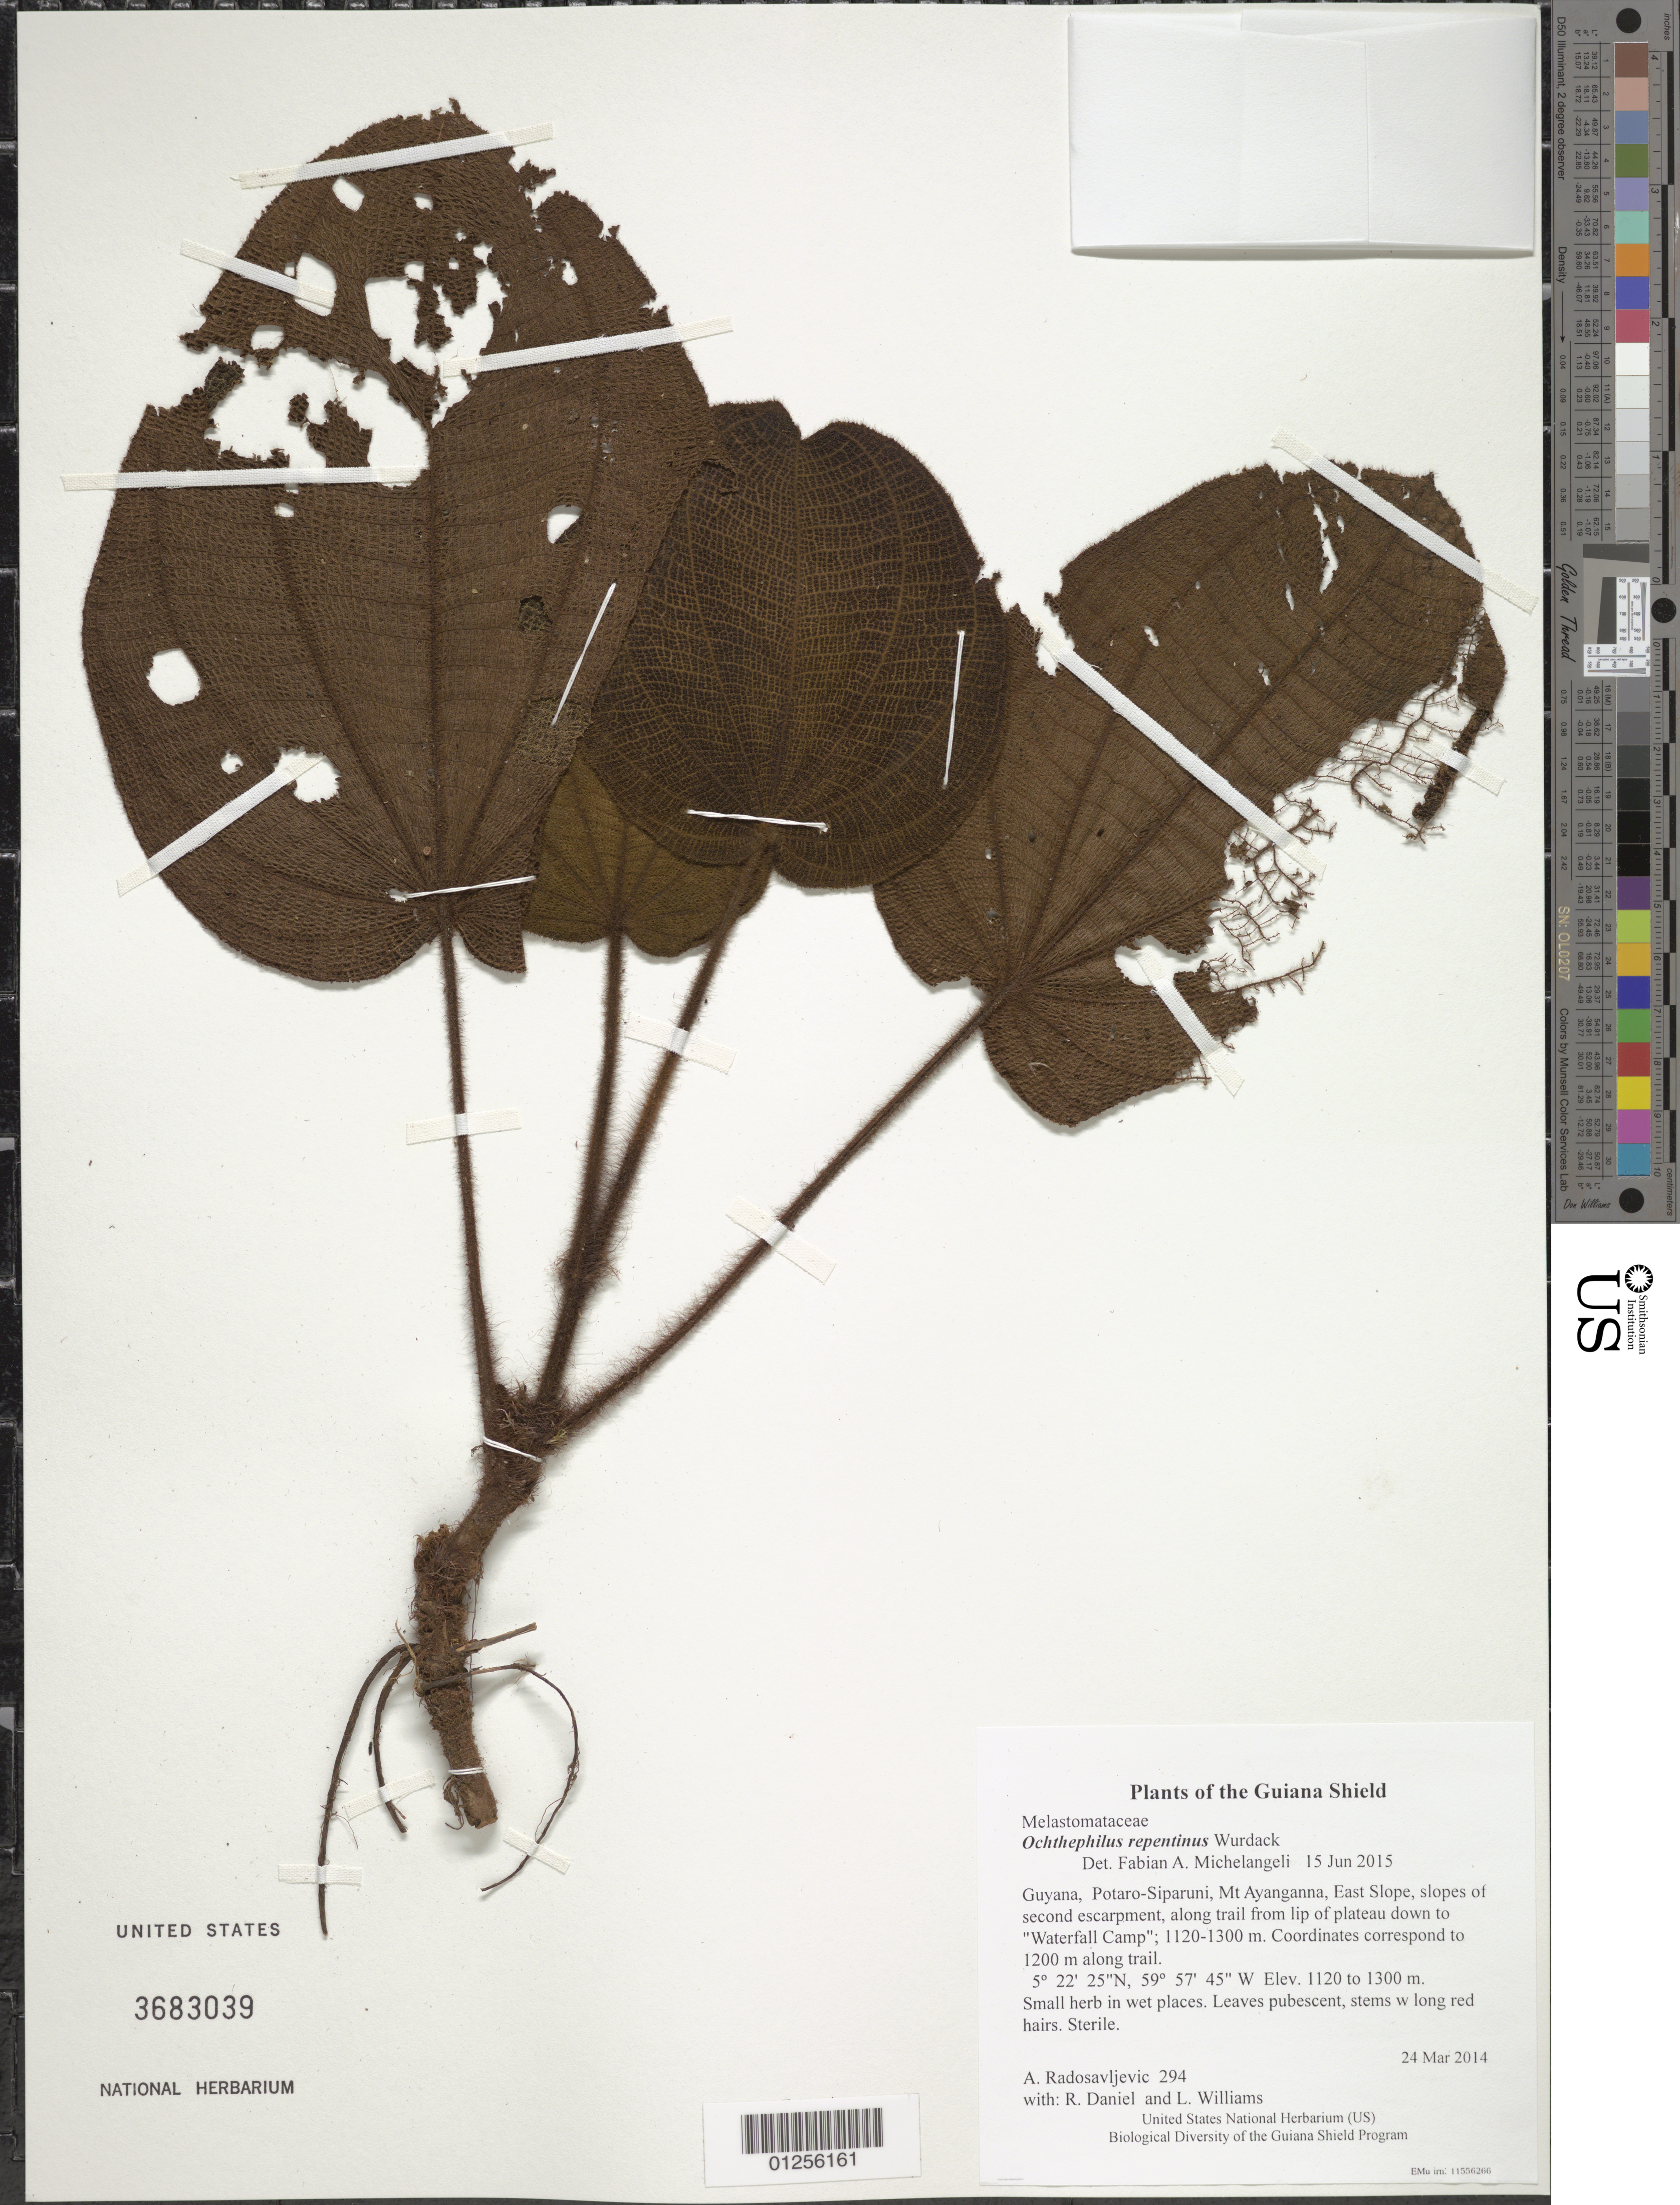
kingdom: Plantae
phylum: Tracheophyta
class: Magnoliopsida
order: Myrtales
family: Melastomataceae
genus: Ochthephilus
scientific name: Ochthephilus repentinus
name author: Wurdack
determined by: Michelangeli, F. A.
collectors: A. Radosavljevic, R. Daniel & L. Williams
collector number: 294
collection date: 2014-03-24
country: Guyana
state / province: Potaro-Siparuni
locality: Mt Ayanganna, East Slope, slopes of second escarpment, along trail from lip of plateau down to "Waterfall Camp"; 1120-1300 m. Coordinates correspond to 1200 m along trail.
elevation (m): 1120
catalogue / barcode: US 3683039